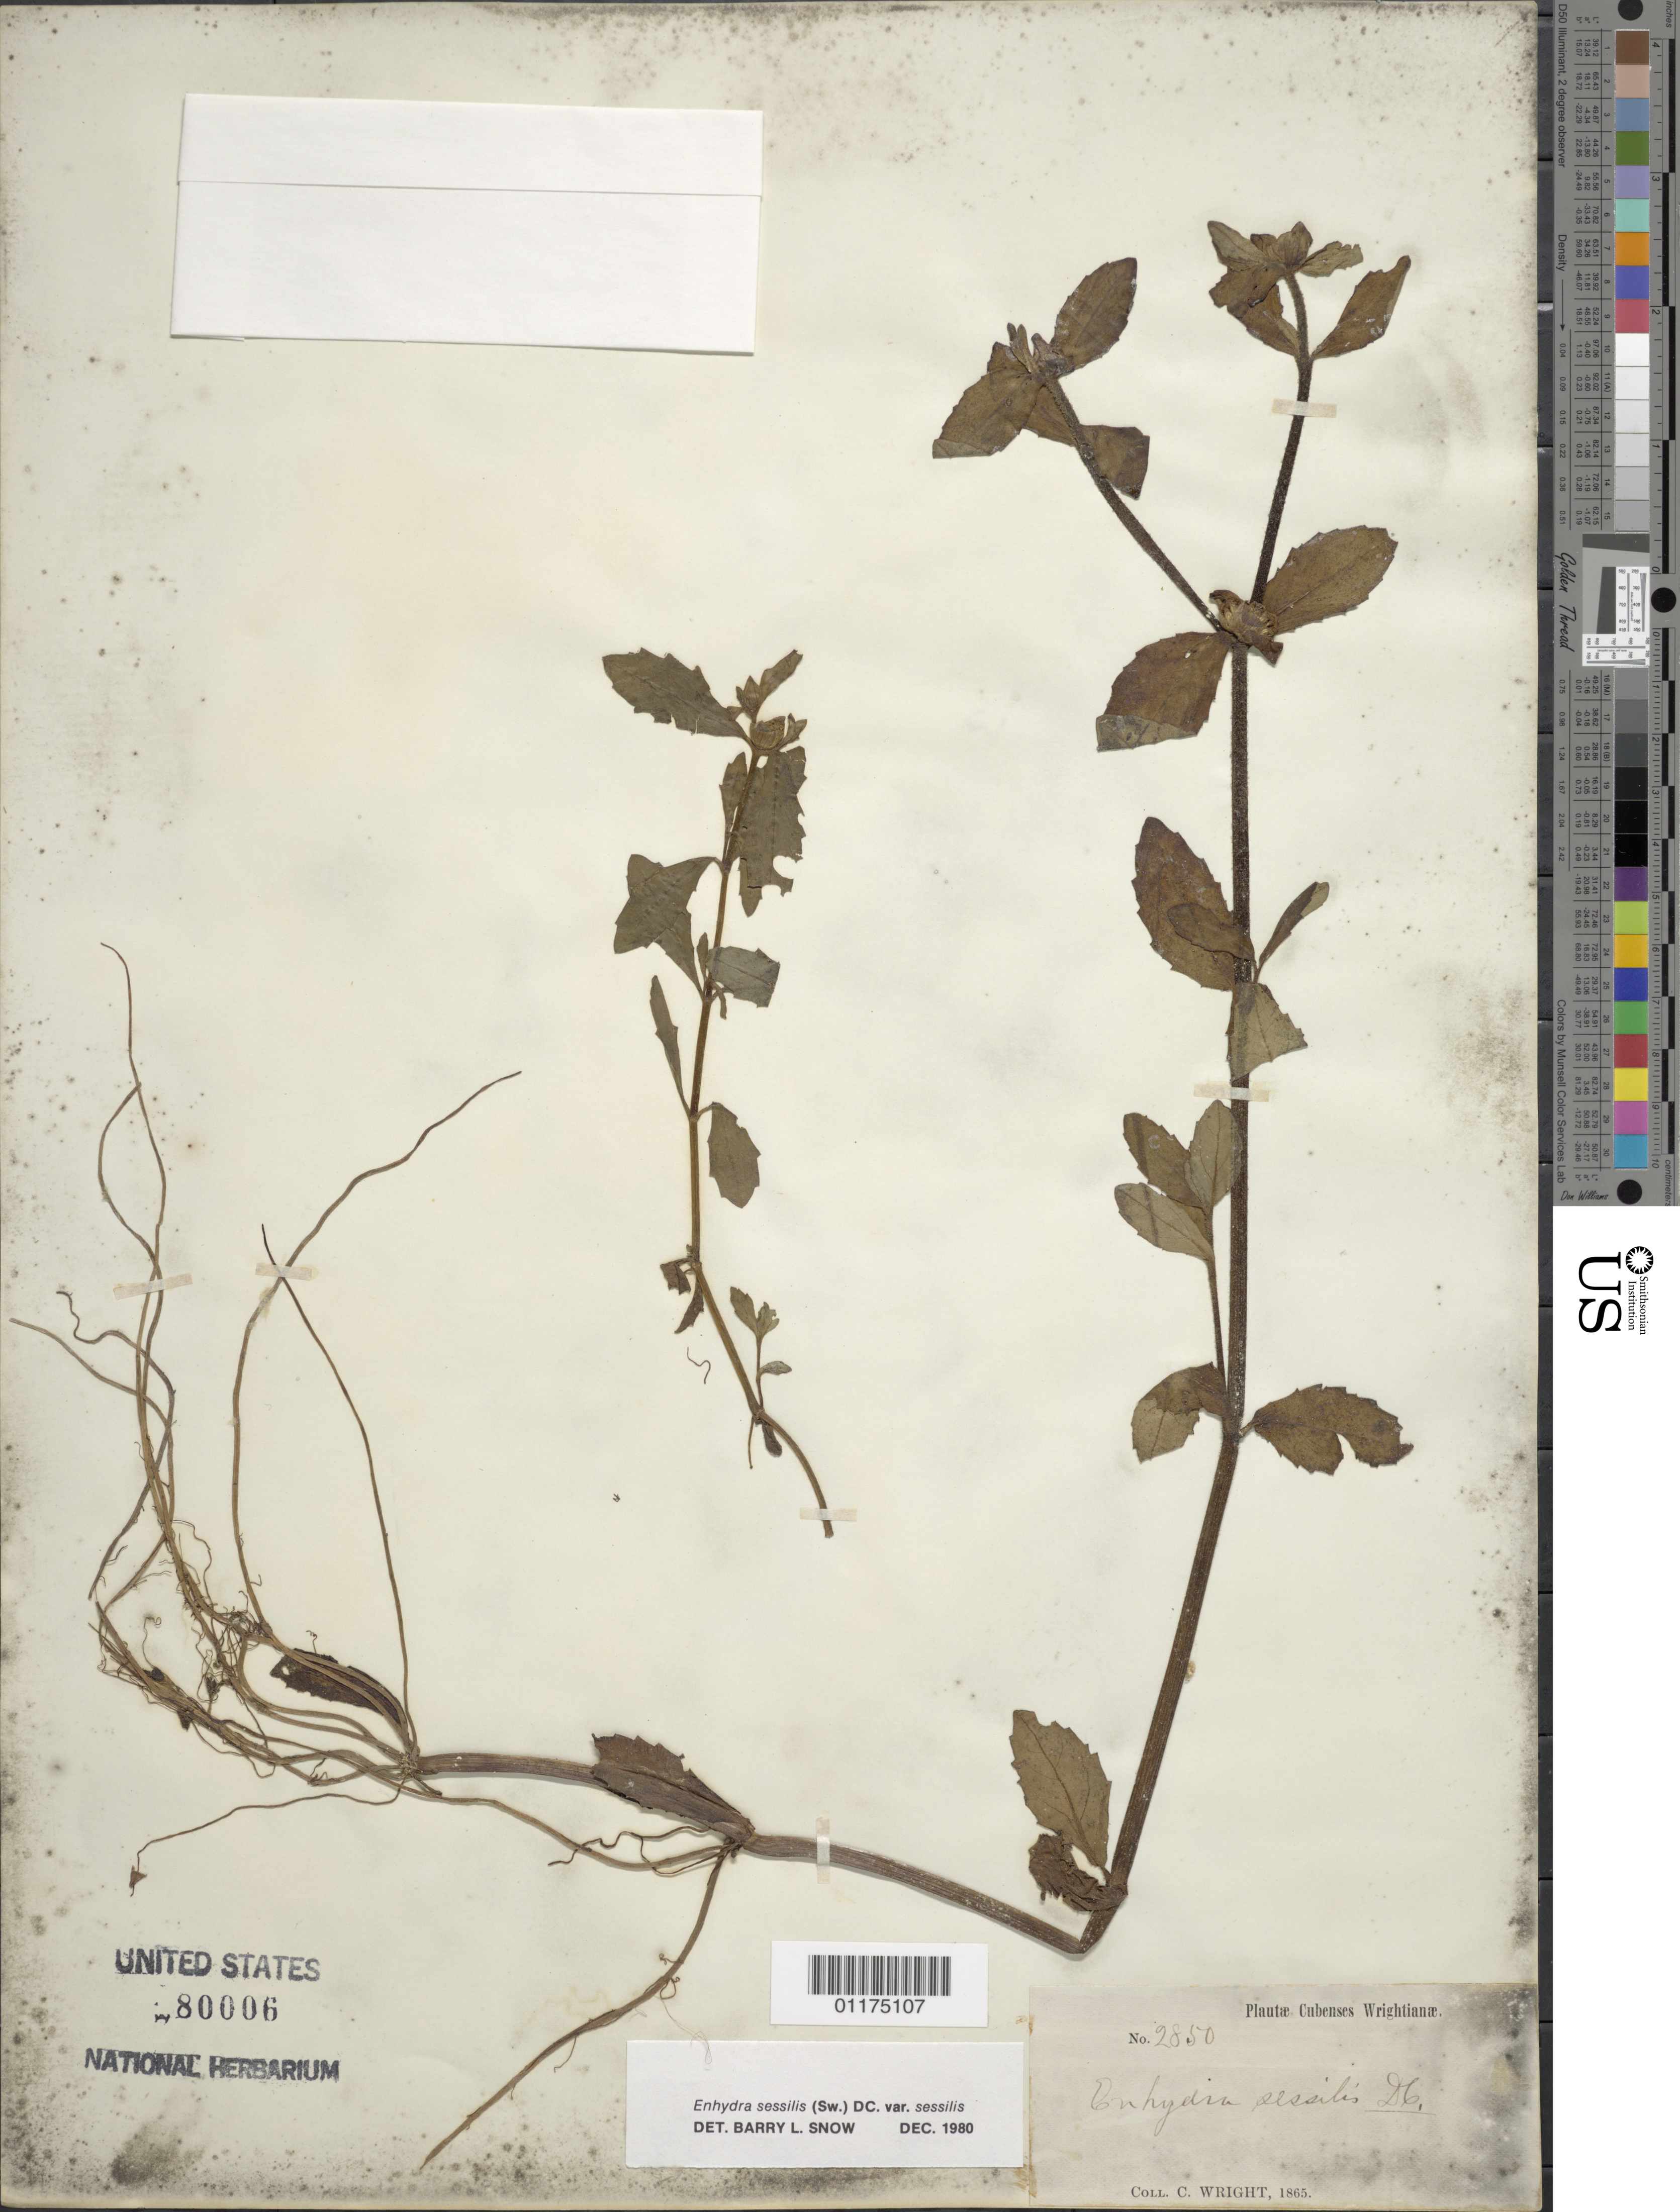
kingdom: Plantae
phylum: Tracheophyta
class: Magnoliopsida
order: Asterales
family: Asteraceae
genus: Enhydra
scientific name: Enhydra sessilis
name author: (Sw.) DC.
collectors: C. Wright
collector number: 2850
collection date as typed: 1865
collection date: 1865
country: Cuba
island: Cuba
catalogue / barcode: US 80006